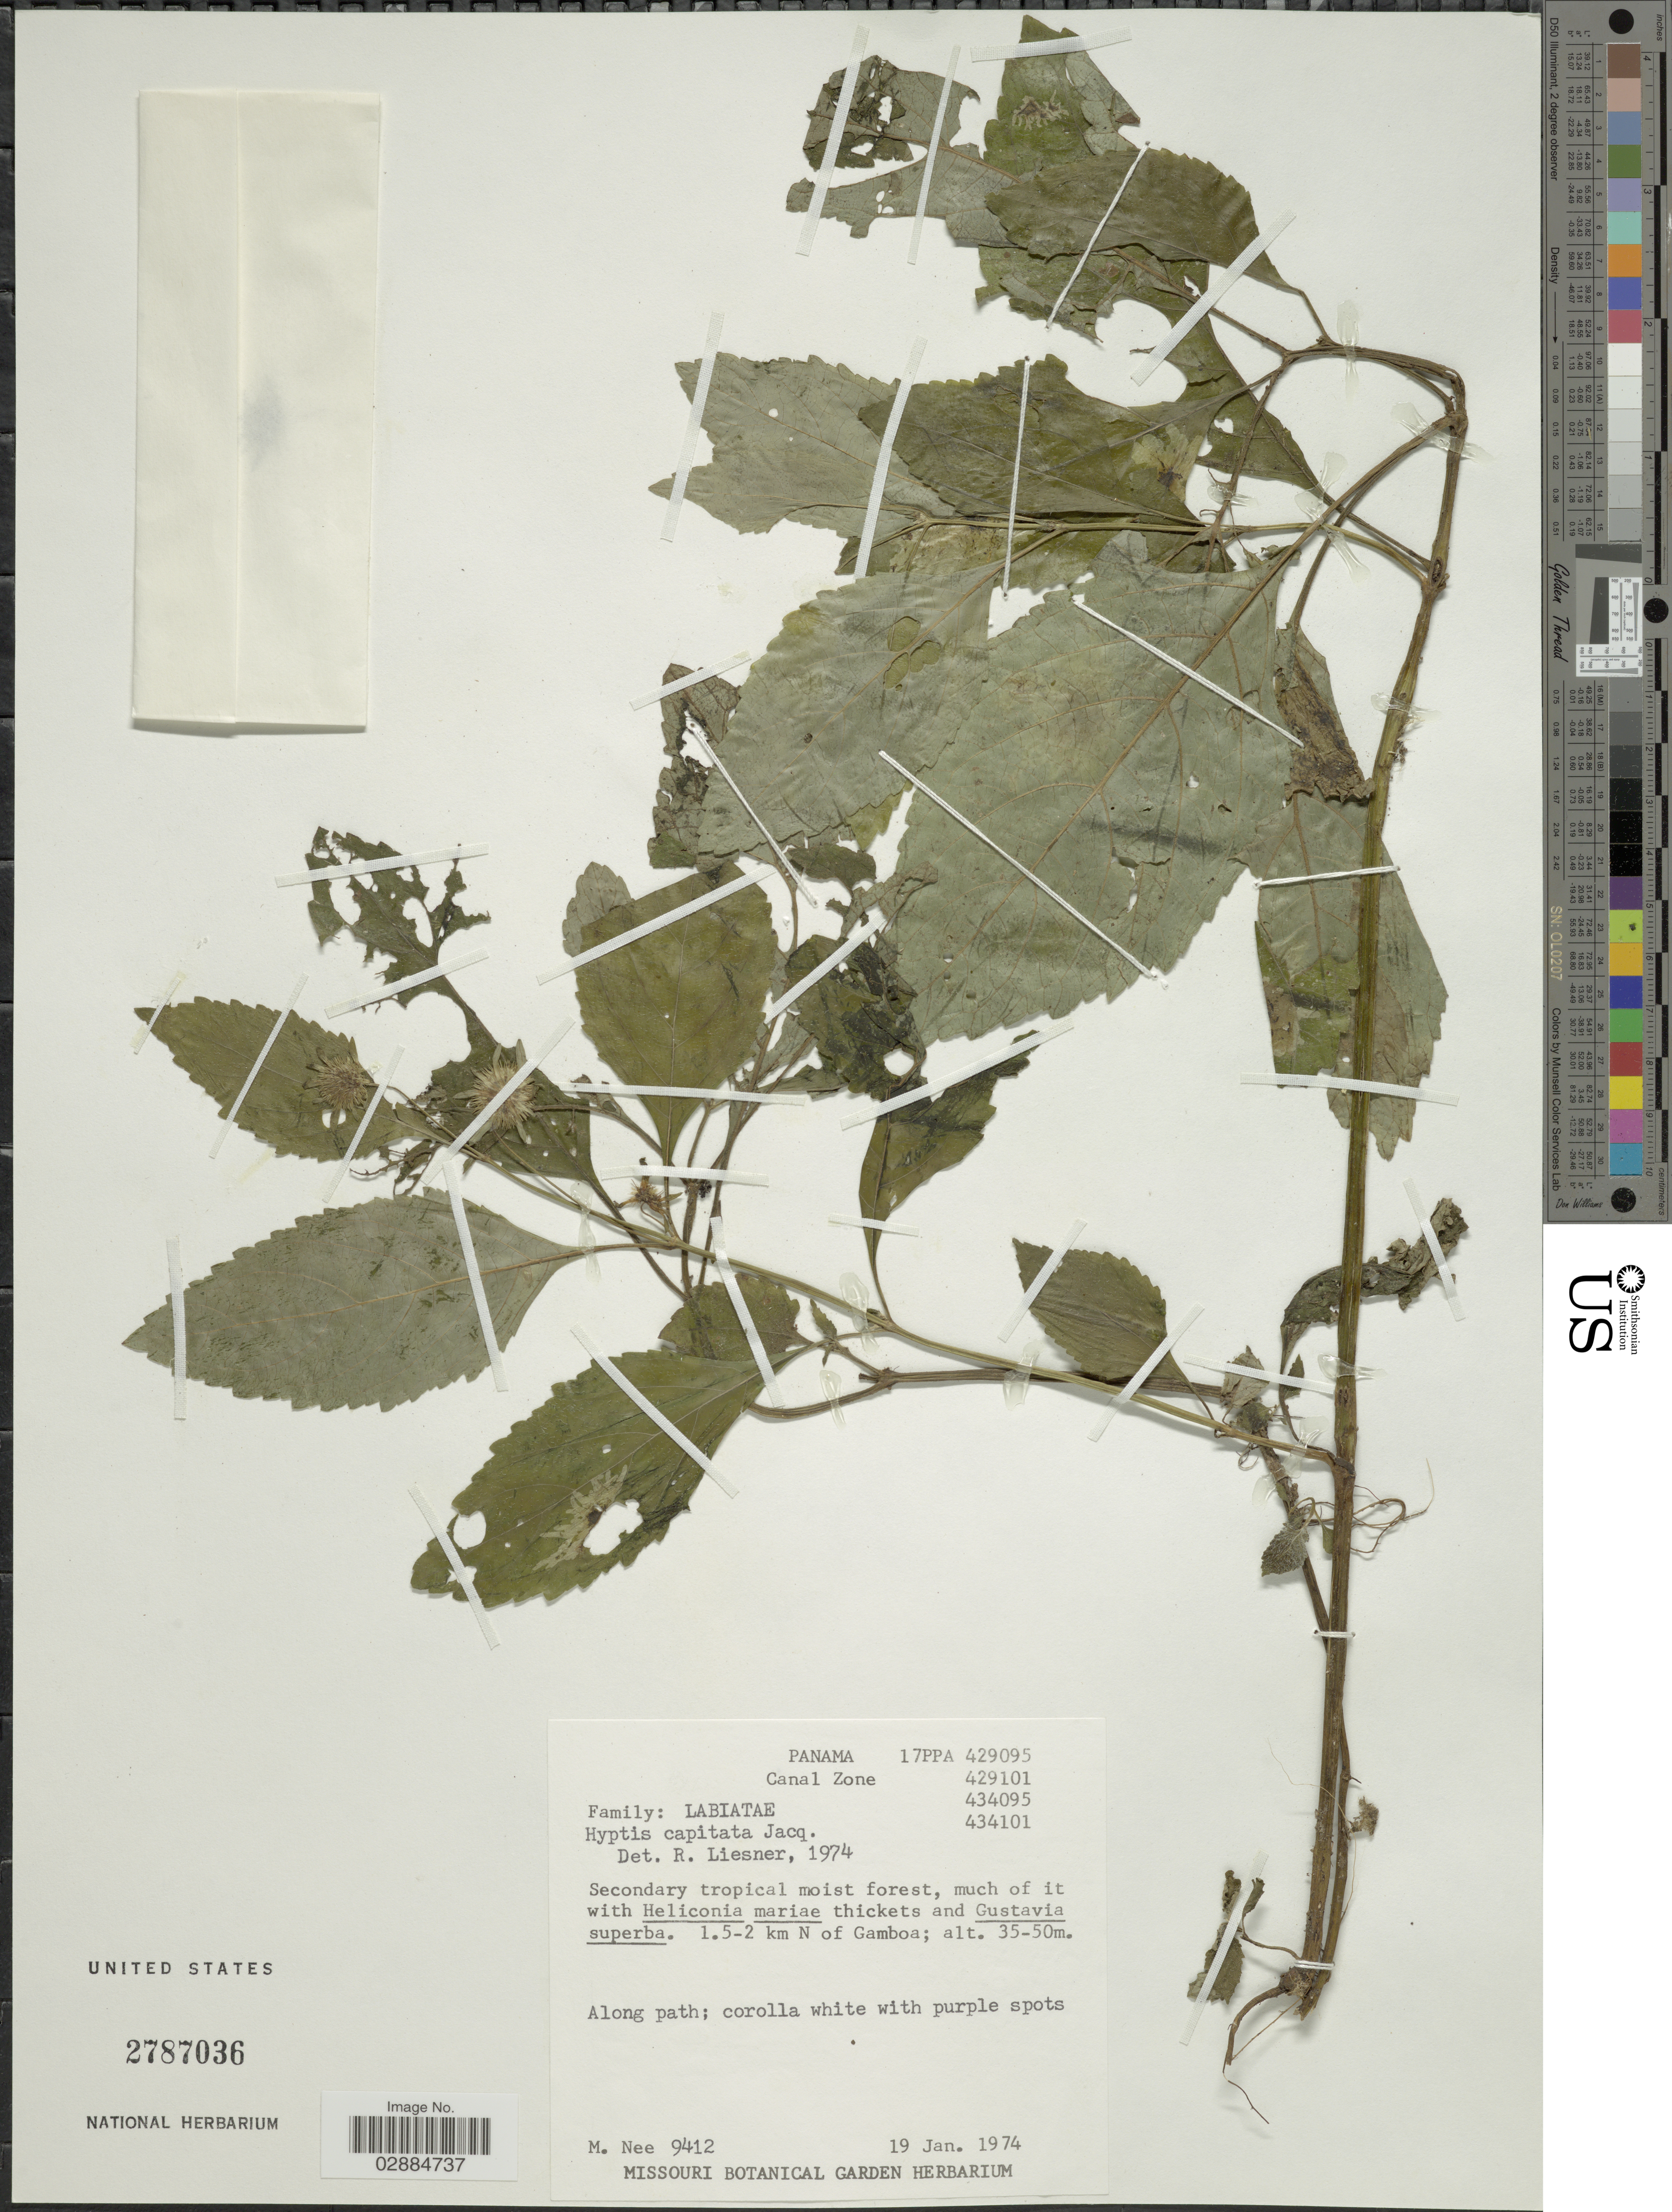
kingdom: Plantae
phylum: Tracheophyta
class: Magnoliopsida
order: Lamiales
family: Lamiaceae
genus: Hyptis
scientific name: Hyptis capitata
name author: Jacq.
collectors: M. Nee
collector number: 9412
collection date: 1974-01-19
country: Panama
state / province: Colón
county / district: Canal Zone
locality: Canal Zone, 1.5-2 km N of Gamboa.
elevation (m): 35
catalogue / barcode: US 2787036